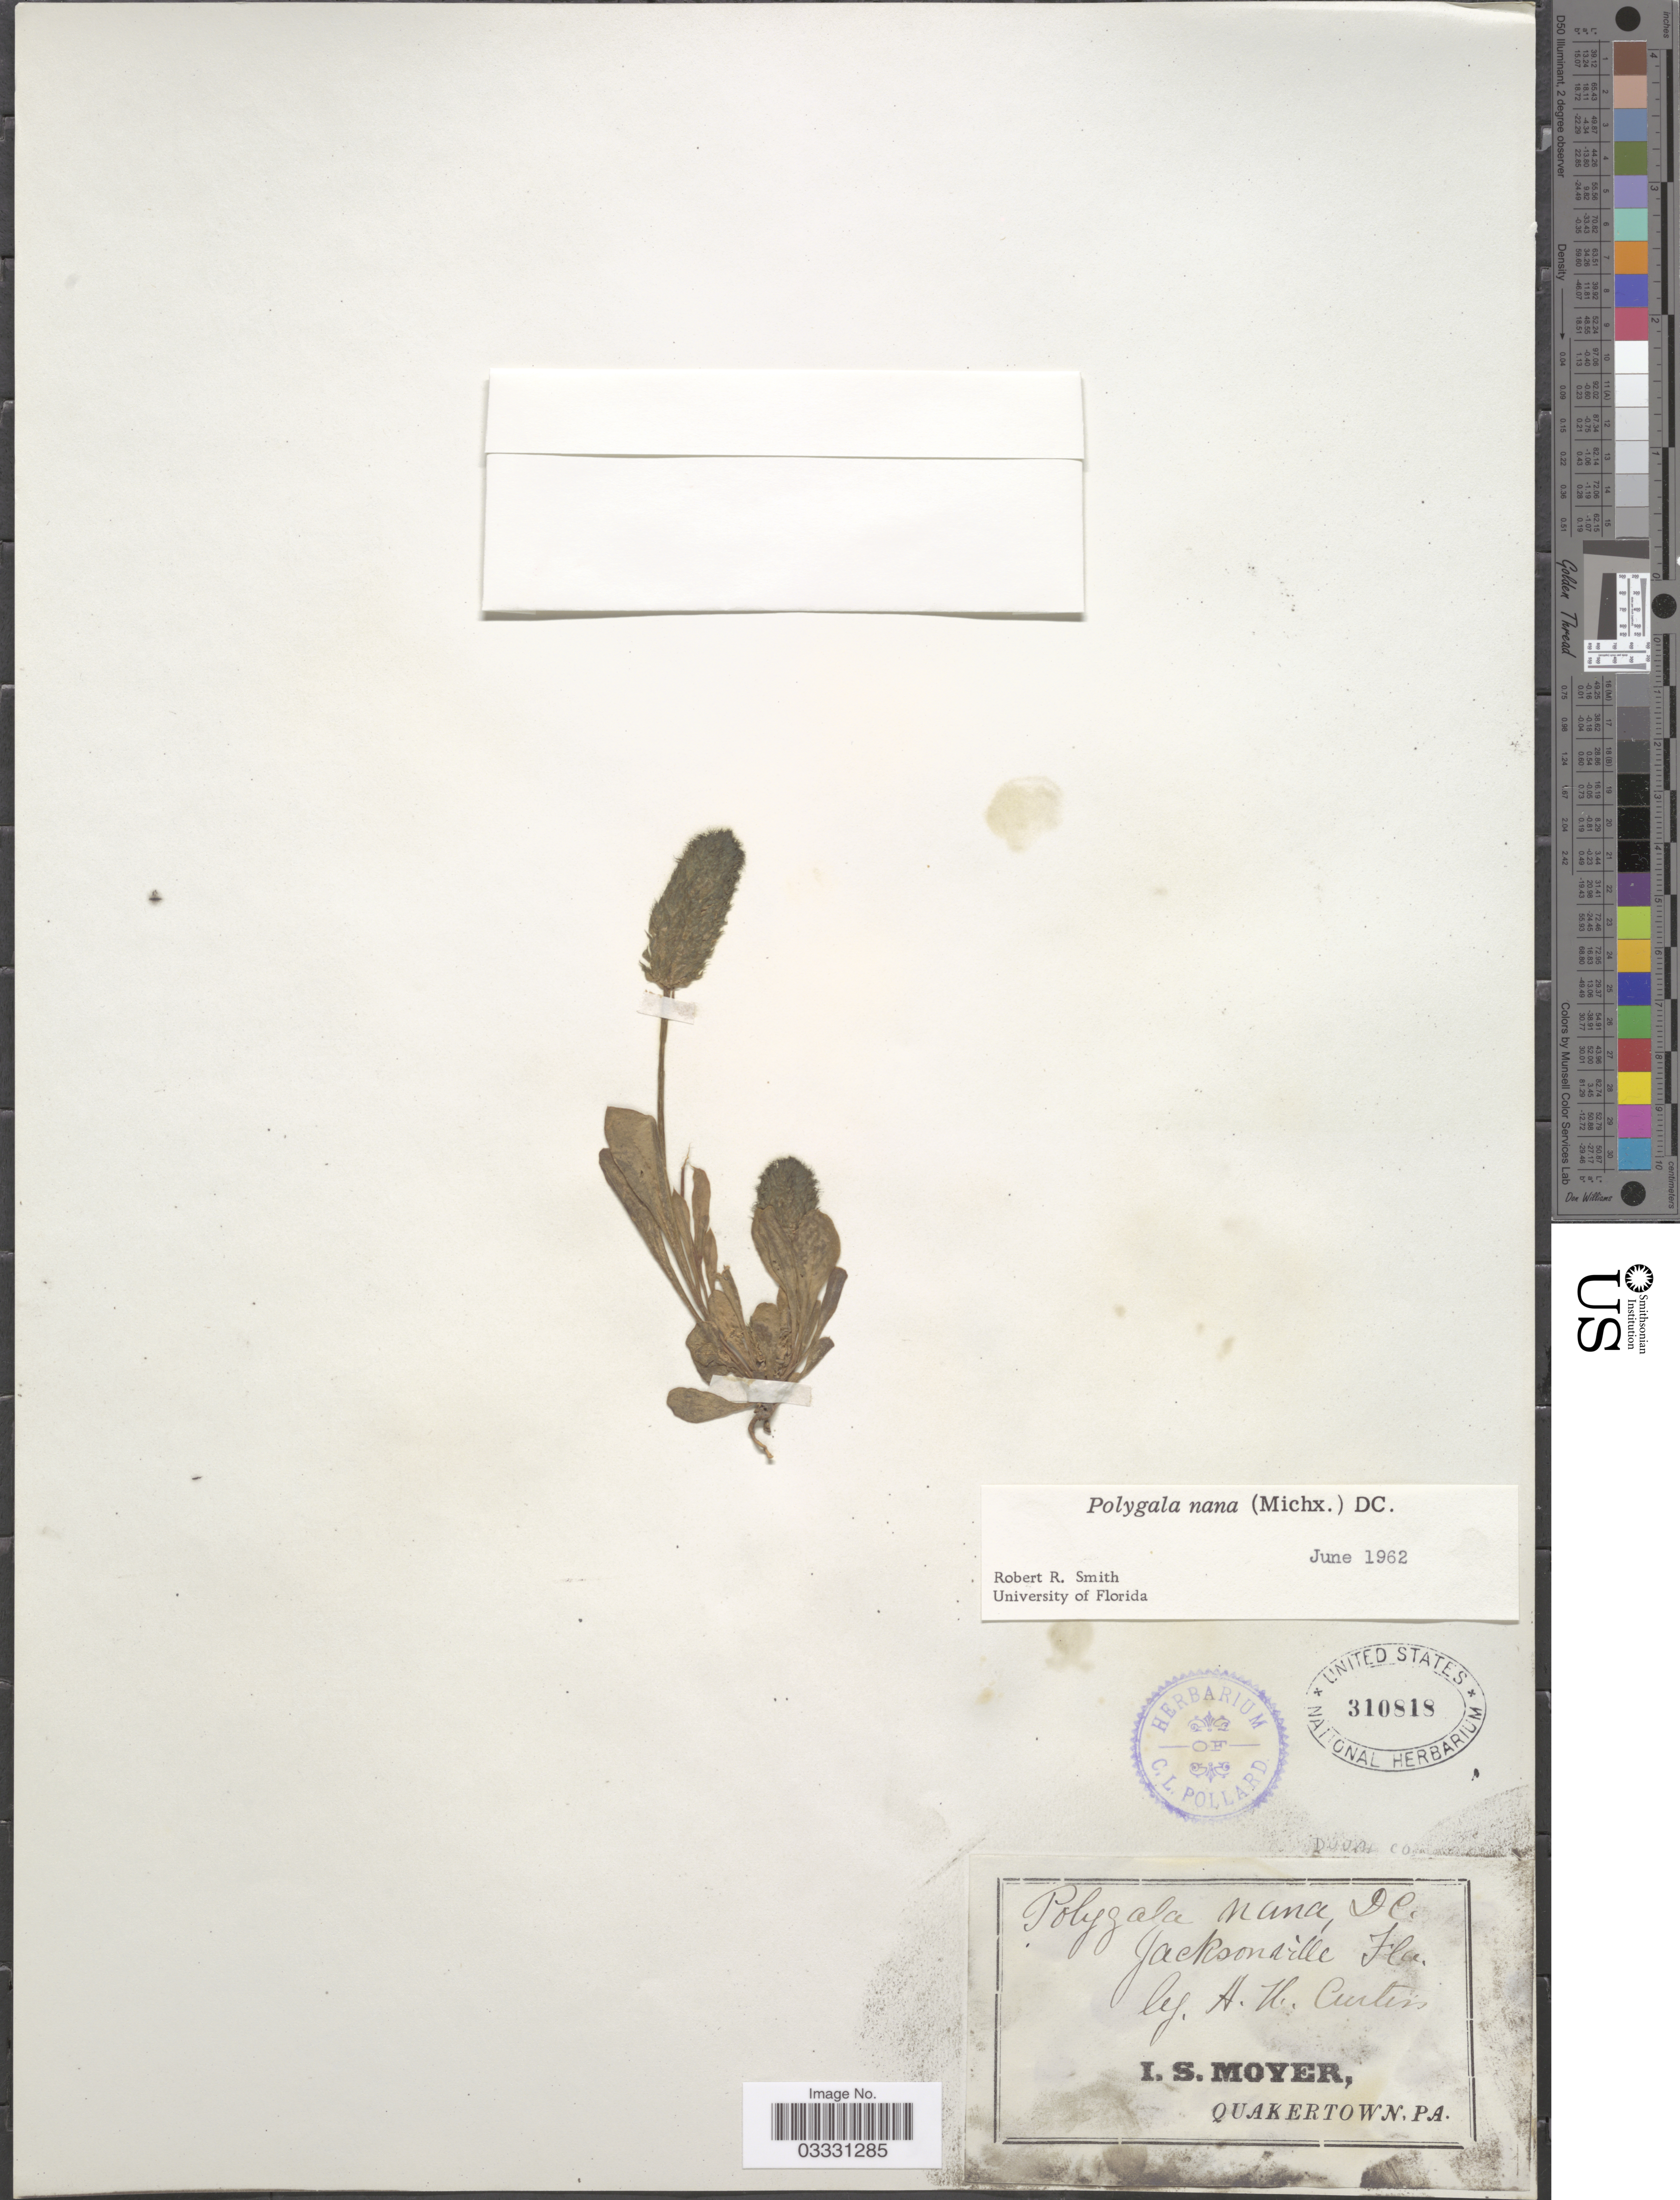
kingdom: Plantae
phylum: Tracheophyta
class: Magnoliopsida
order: Fabales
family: Polygalaceae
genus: Polygala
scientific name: Polygala nana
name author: (Michx.) DC.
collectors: A. H. Curtiss & I. S. Moyer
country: United States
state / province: Florida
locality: Jacksonville. Duval Co.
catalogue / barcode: US 310818